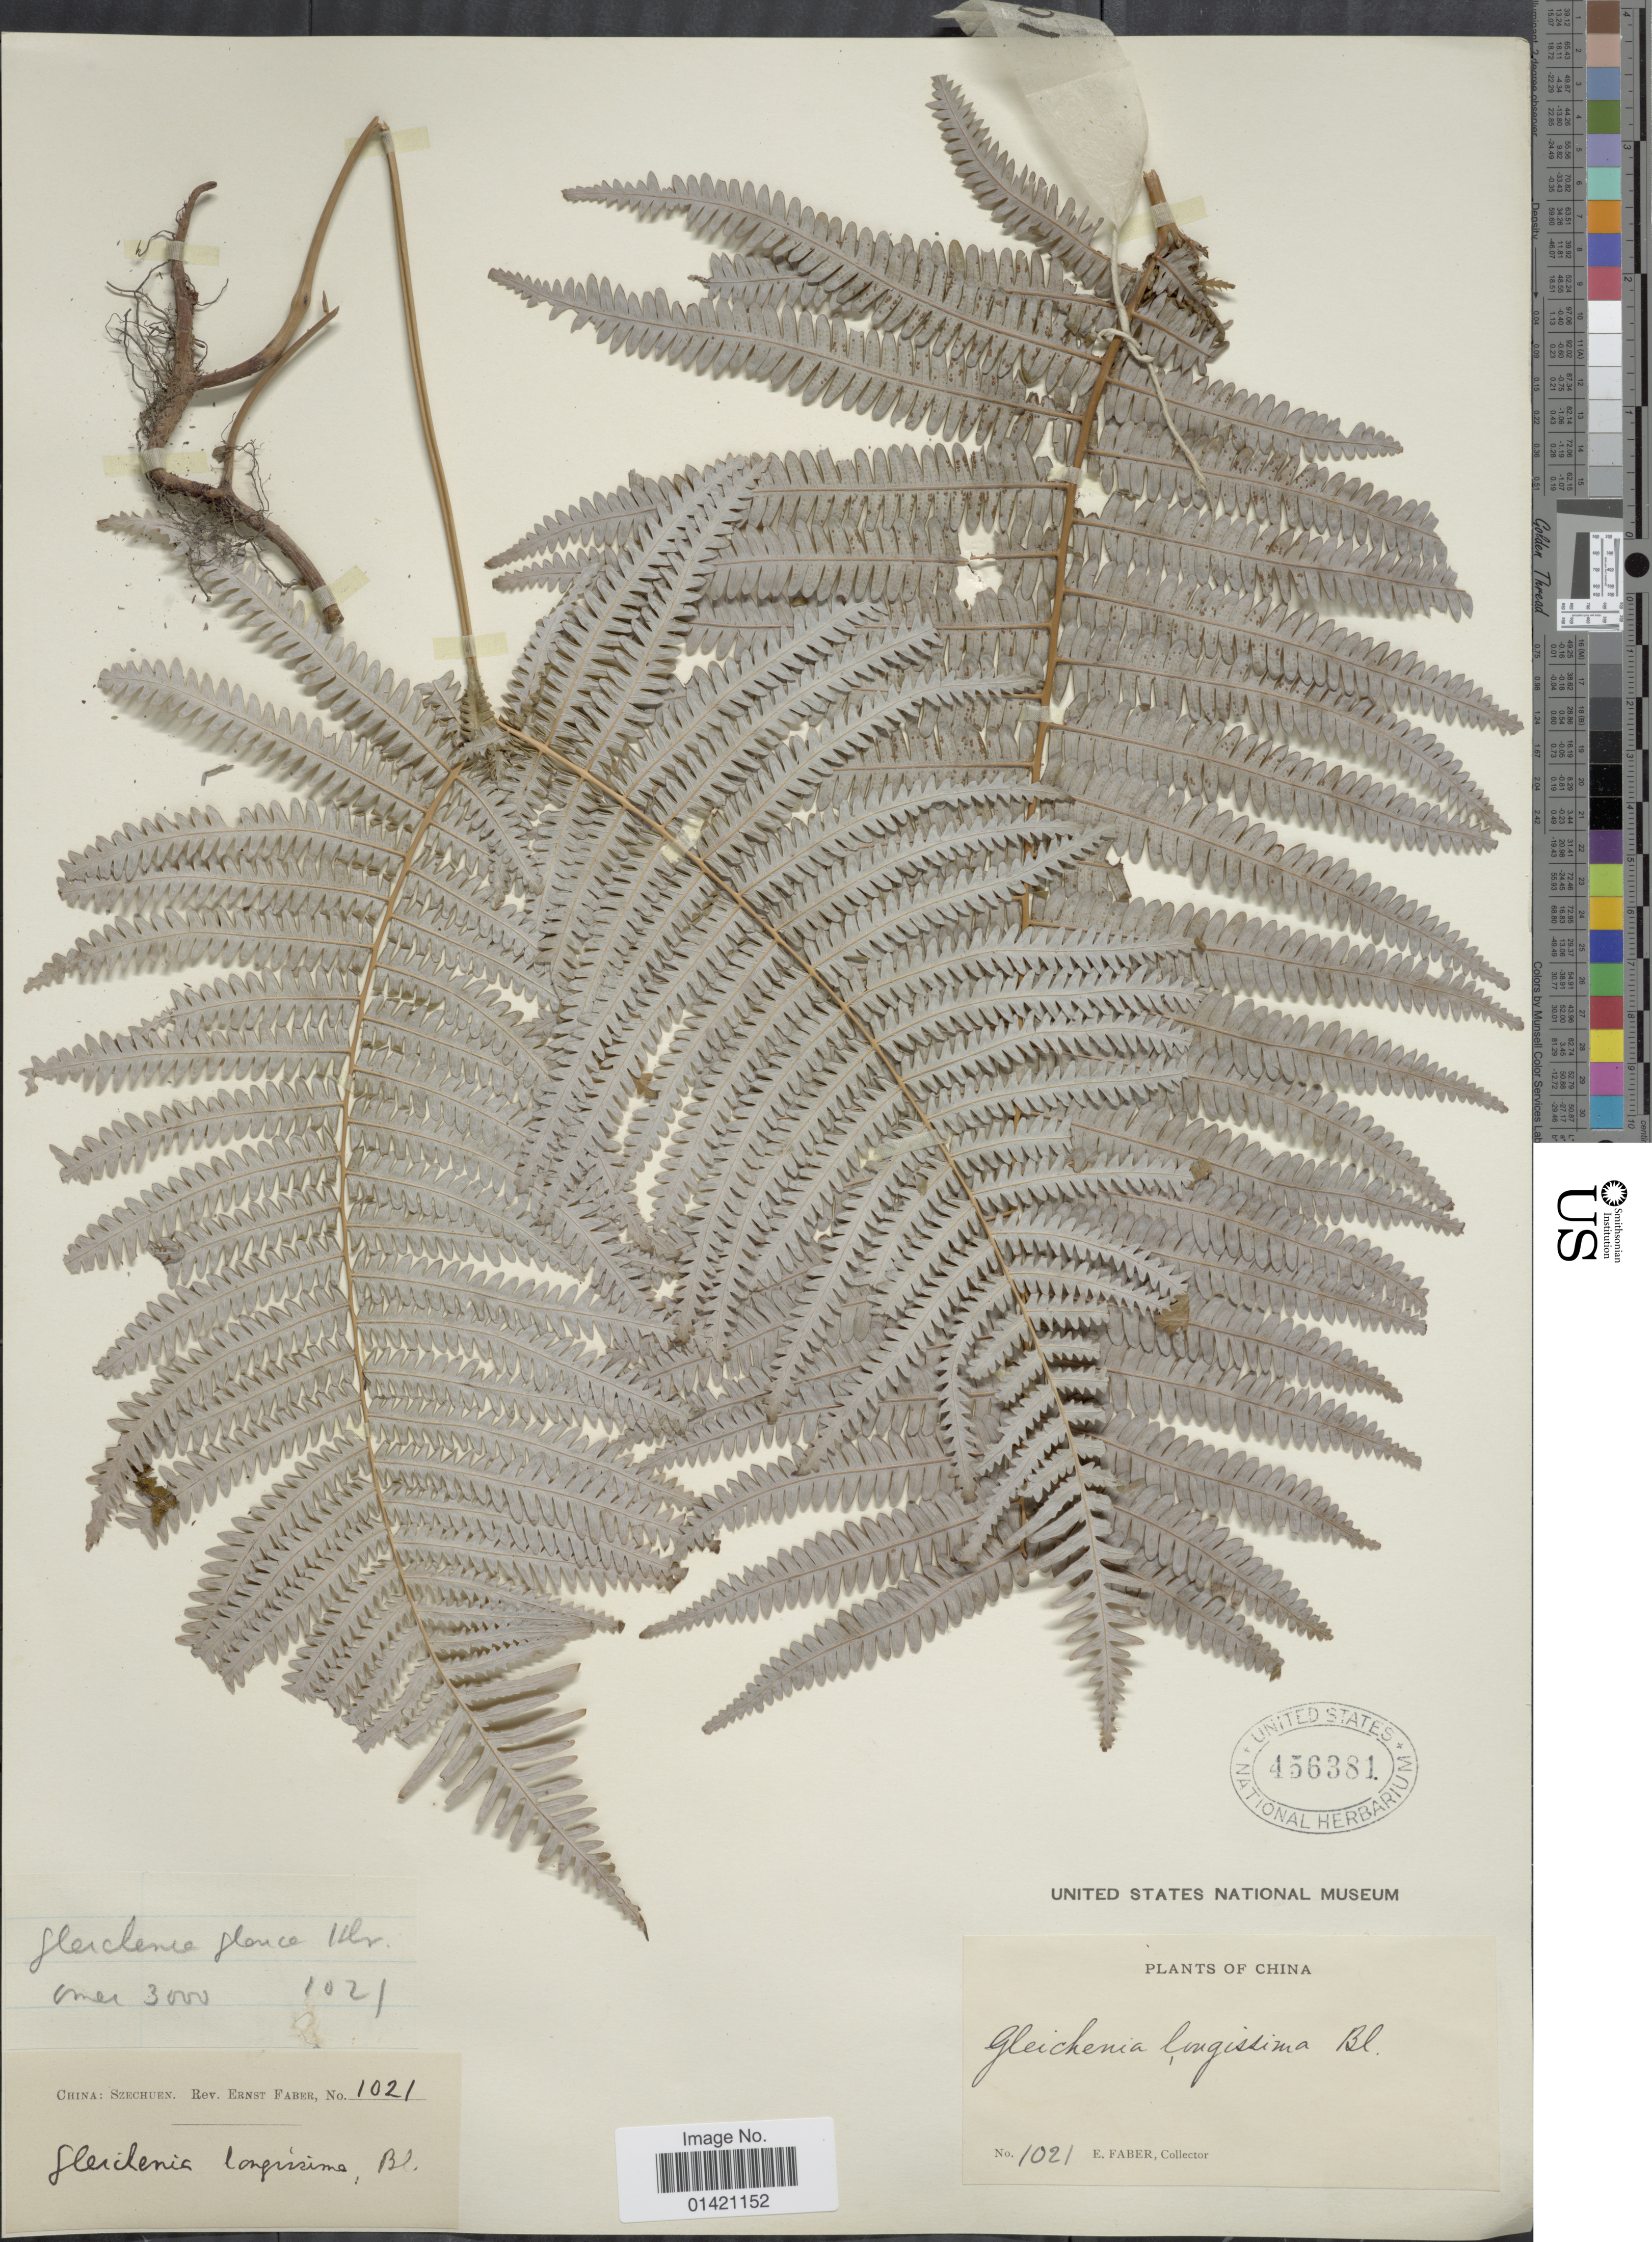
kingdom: Plantae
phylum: Tracheophyta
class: Polypodiopsida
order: Gleicheniales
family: Gleicheniaceae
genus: Diplopterygium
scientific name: Diplopterygium glaucum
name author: (Thunb. ex Houtt.) Nakai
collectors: E. Faber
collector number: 1021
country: China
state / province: Sichuan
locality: Szechuen.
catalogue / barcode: US 456381